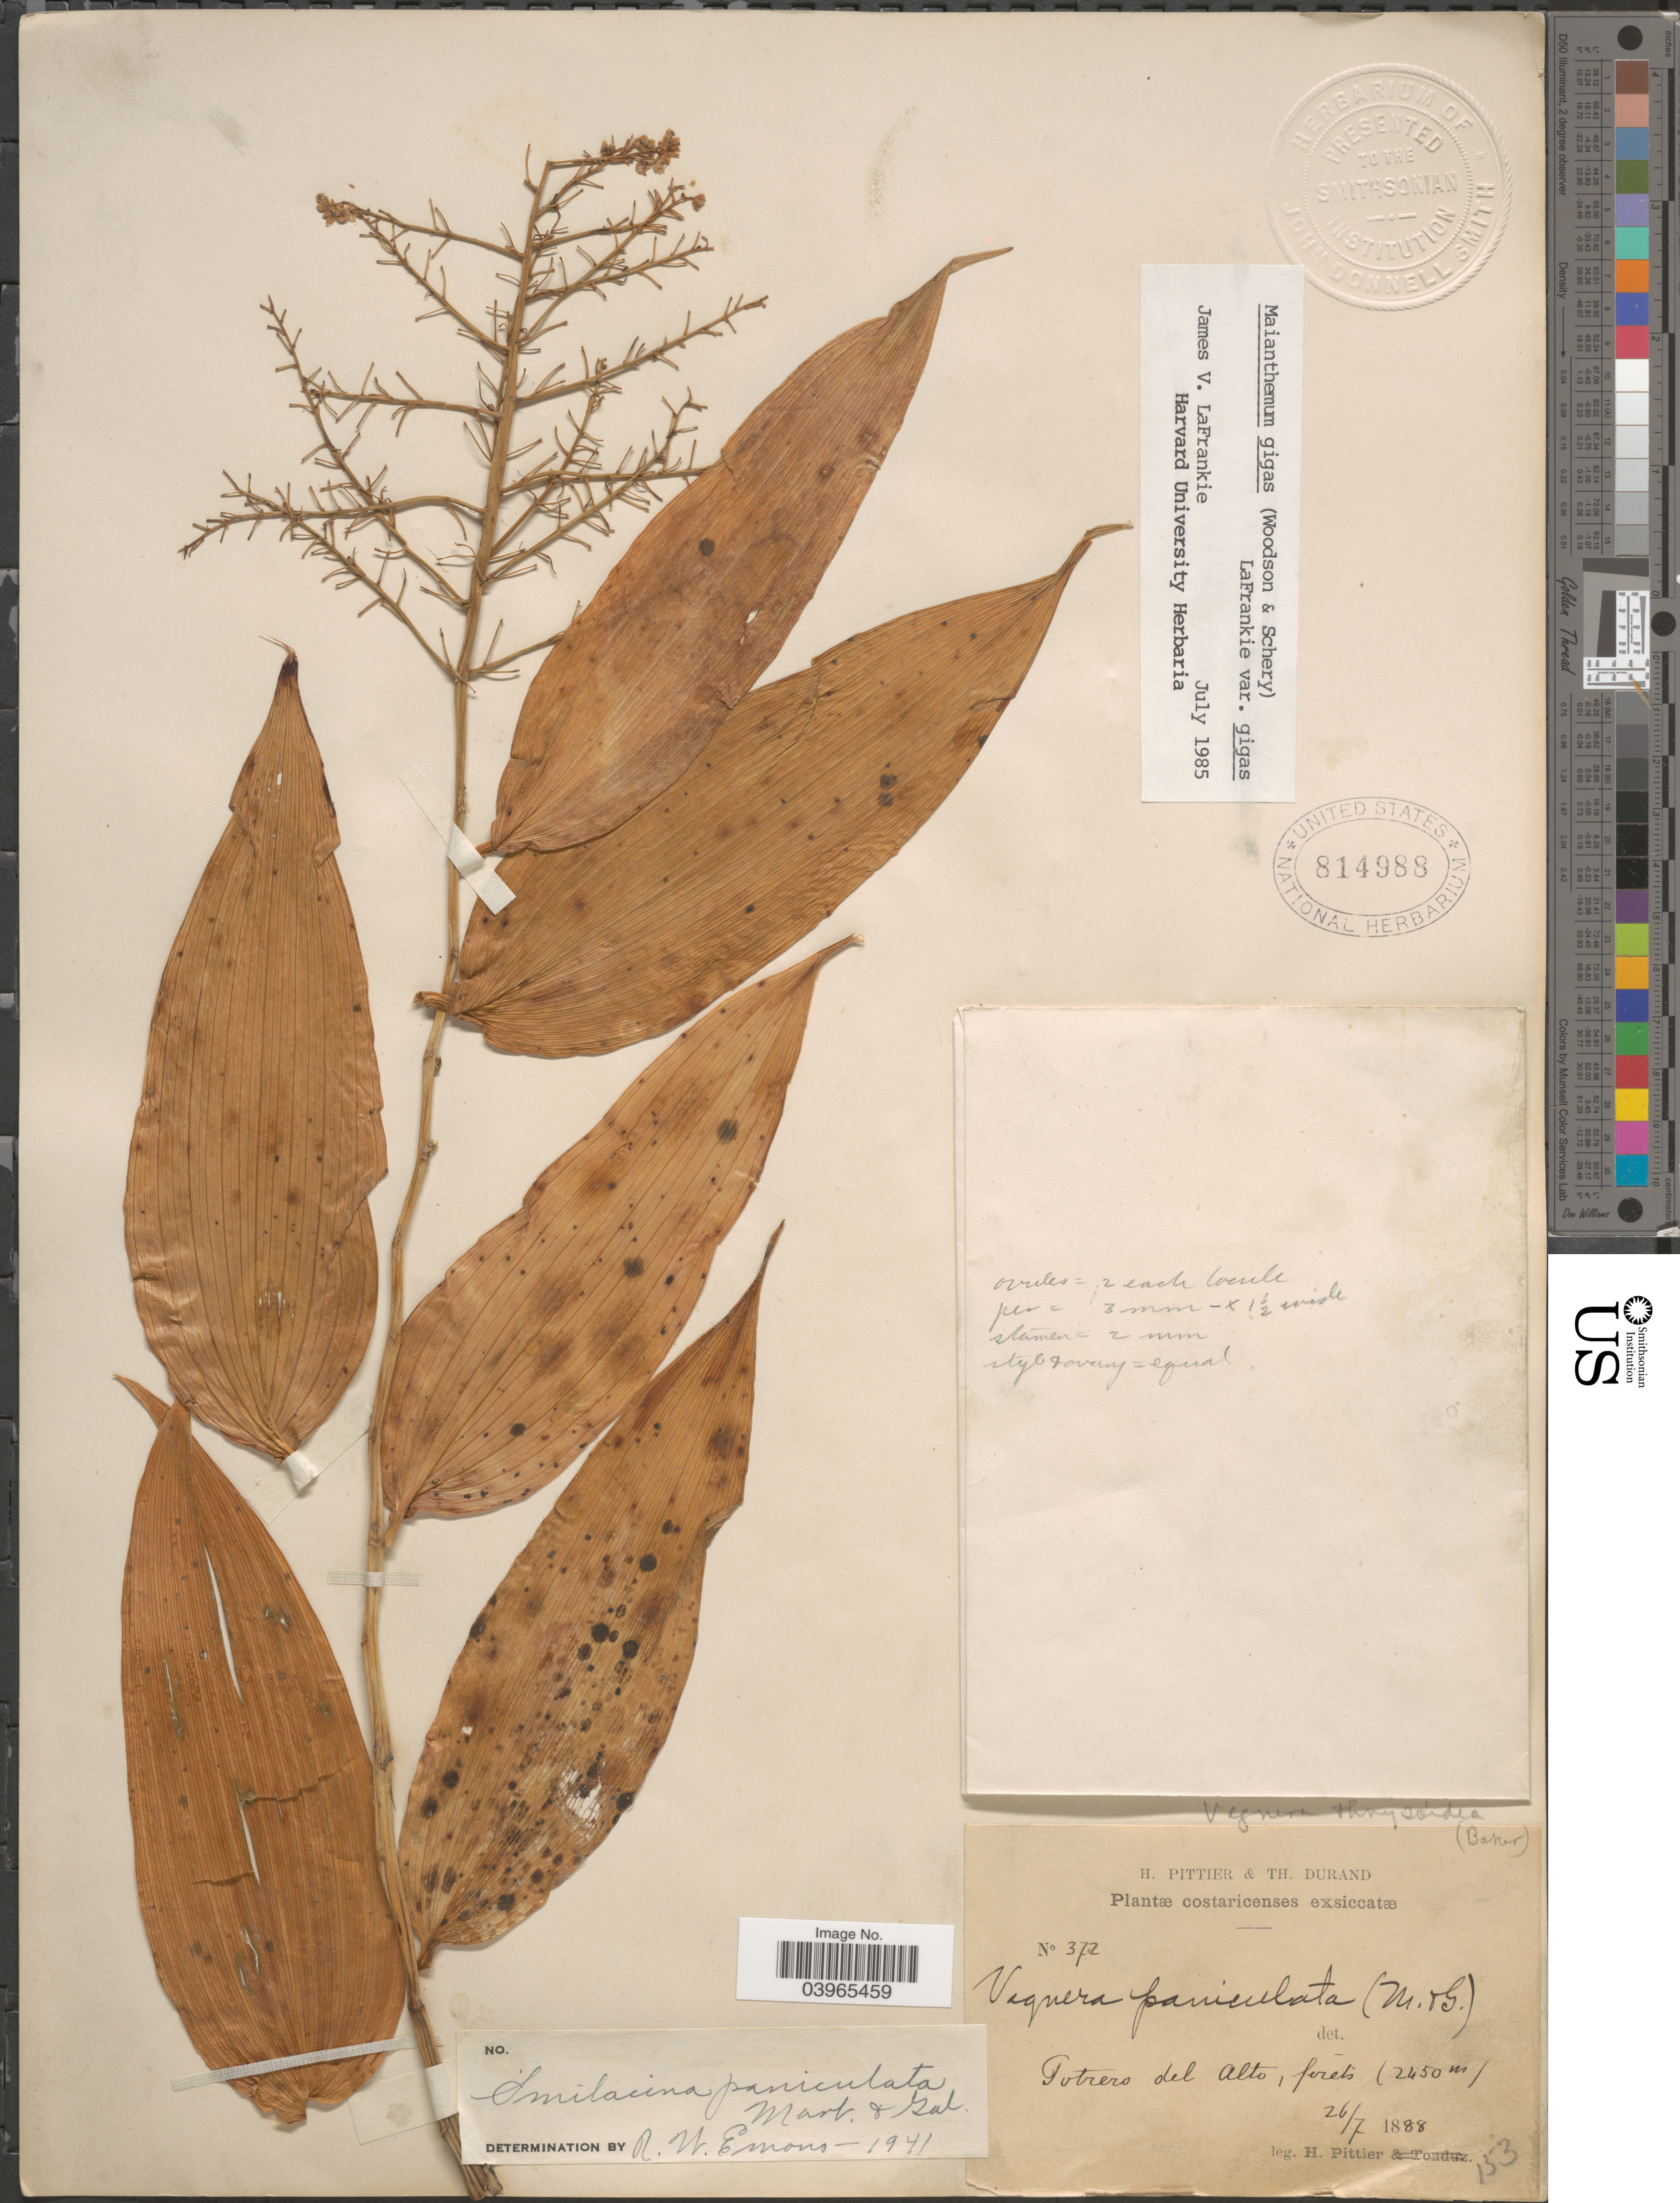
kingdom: Plantae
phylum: Tracheophyta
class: Liliopsida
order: Asparagales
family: Asparagaceae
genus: Maianthemum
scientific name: Maianthemum gigas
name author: (Woodson) LaFrankie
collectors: H. F. Pittier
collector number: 372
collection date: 1888-07-26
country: Costa Rica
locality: Potrero del Alto.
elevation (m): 2450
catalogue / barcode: US 814988